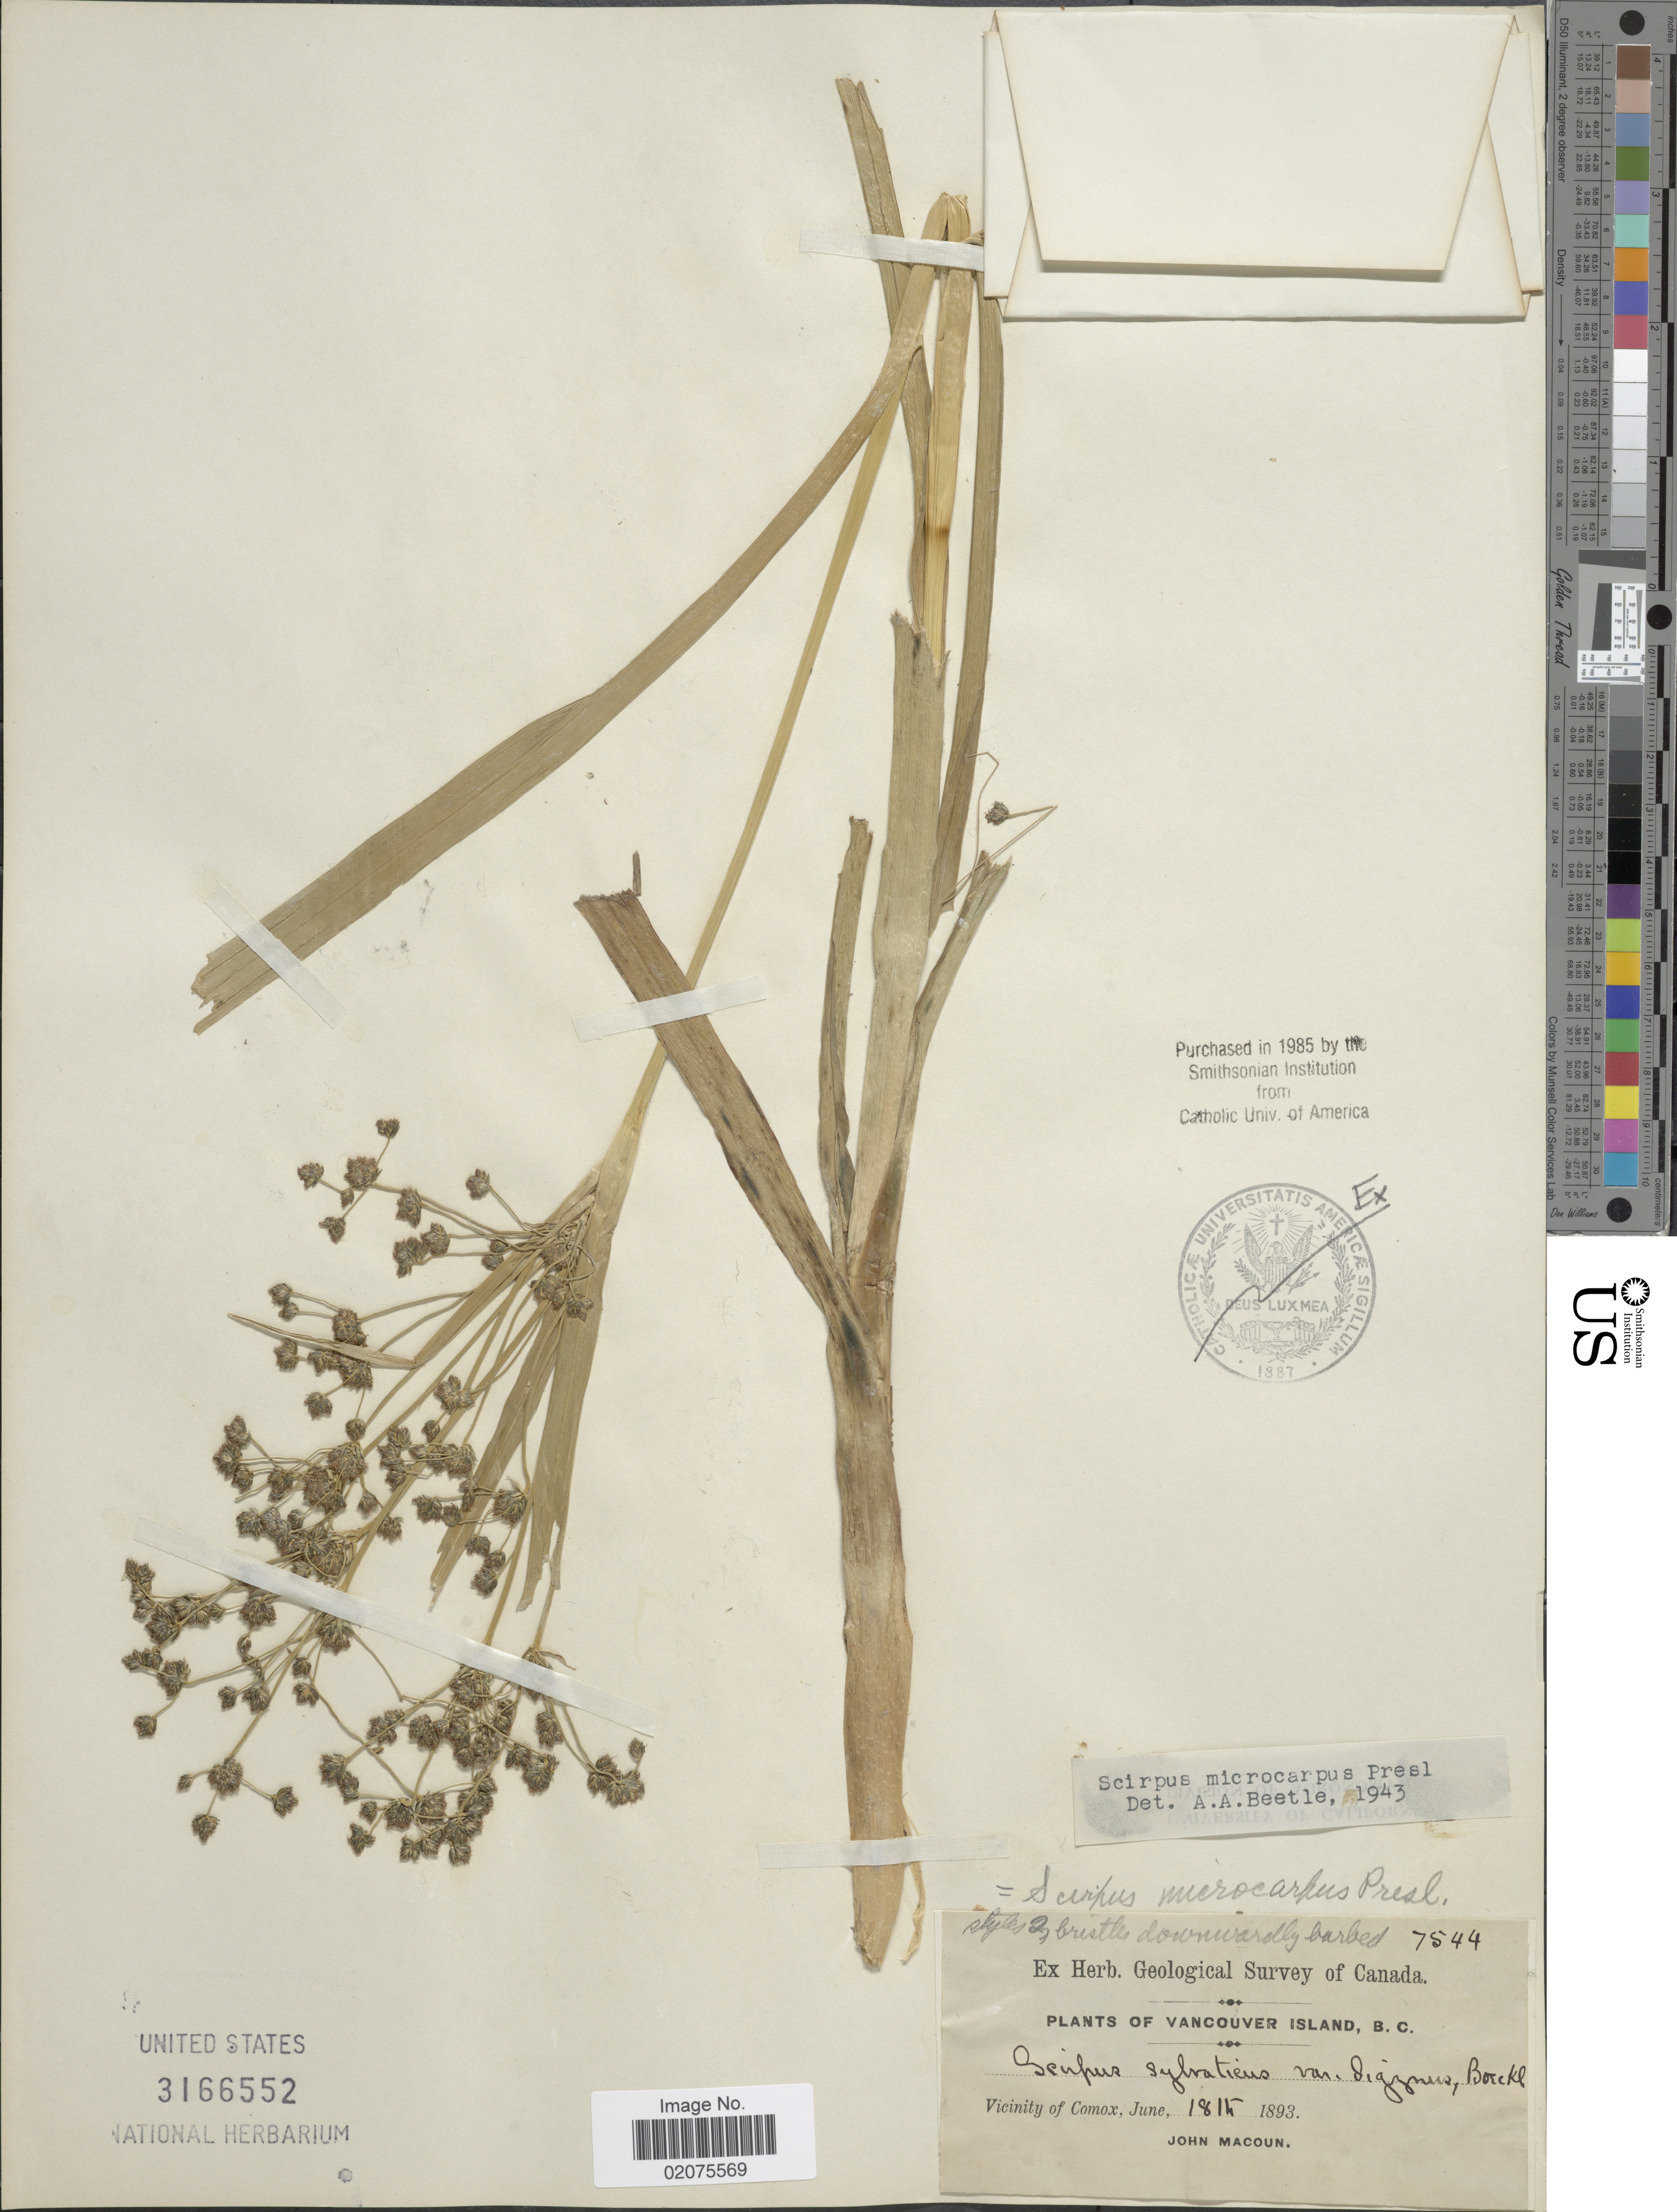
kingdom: Plantae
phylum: Tracheophyta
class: Liliopsida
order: Poales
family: Cyperaceae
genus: Scirpus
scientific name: Scirpus microcarpus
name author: J. Presl & C. Presl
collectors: J. Macoun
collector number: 7544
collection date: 1893-06-18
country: Canada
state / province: British Columbia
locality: Vancouver Island, B.C. Vicinity of Comox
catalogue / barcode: US 3166552